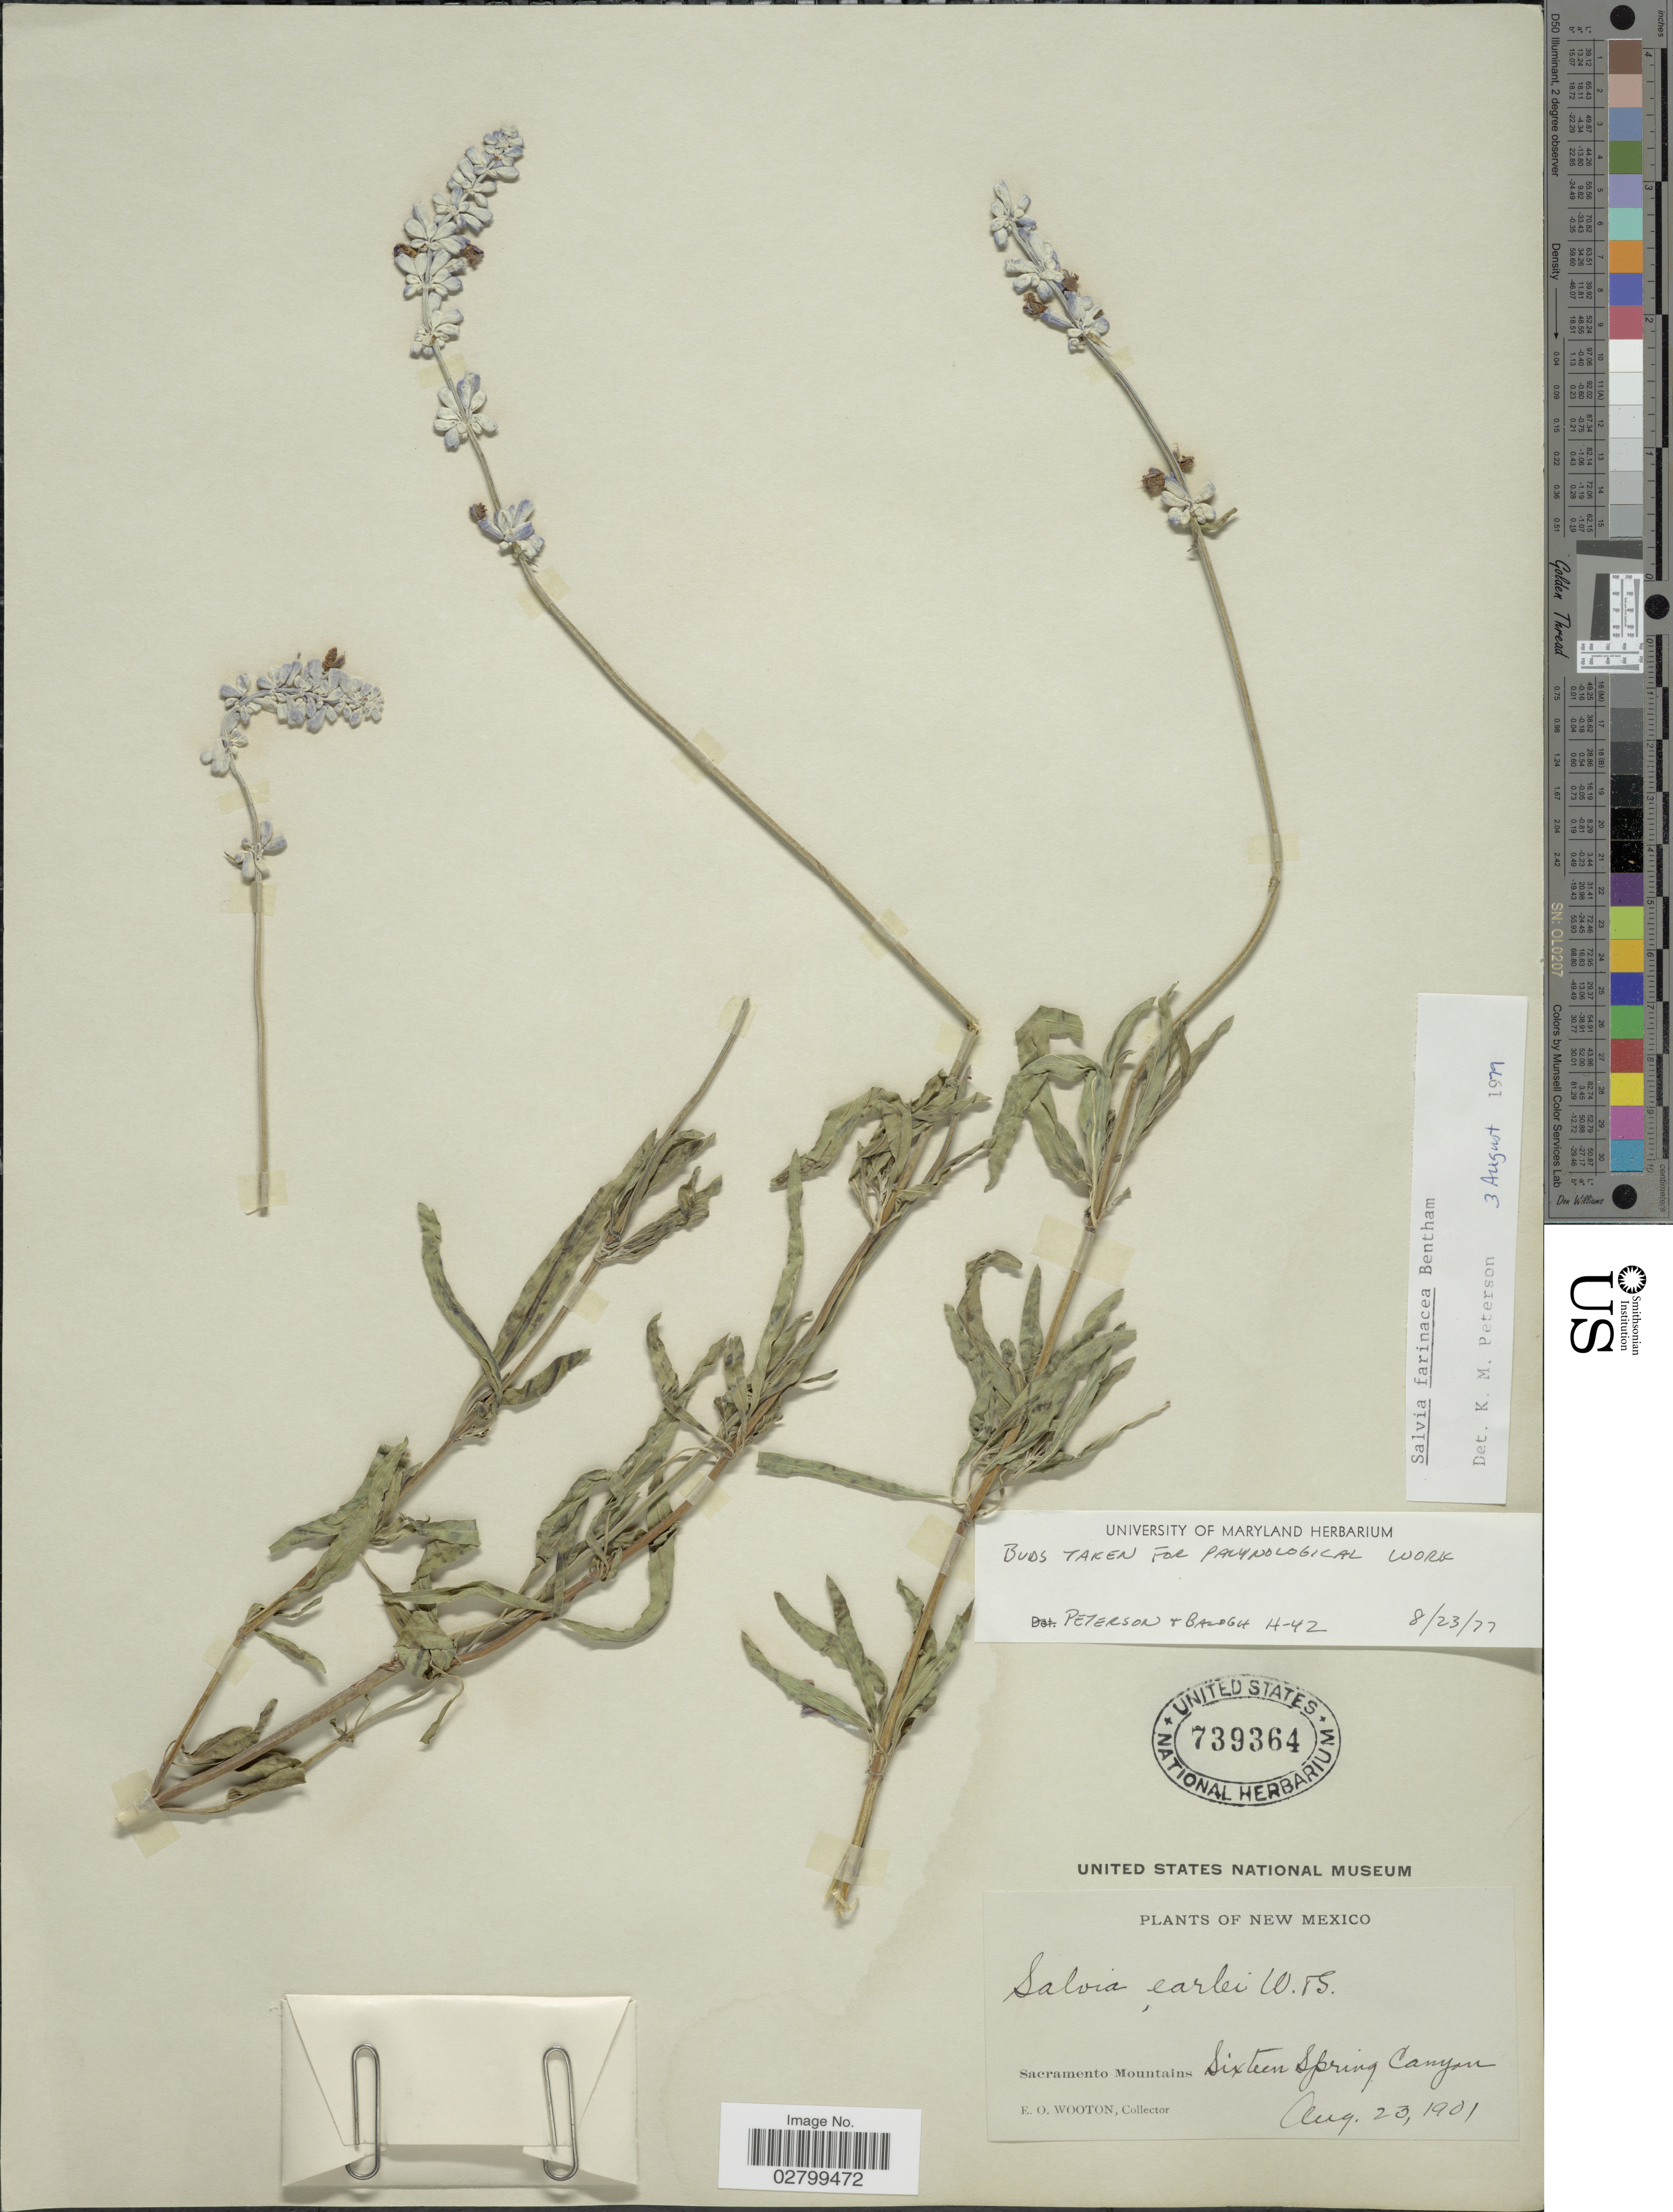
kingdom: Plantae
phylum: Tracheophyta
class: Magnoliopsida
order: Lamiales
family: Lamiaceae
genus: Salvia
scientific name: Salvia farinacea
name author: Benth.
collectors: E. O. Wooton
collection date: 1901-08-23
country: United States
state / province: New Mexico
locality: Sacramento Mountains Sixteen Spring Canyon.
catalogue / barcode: US 739364